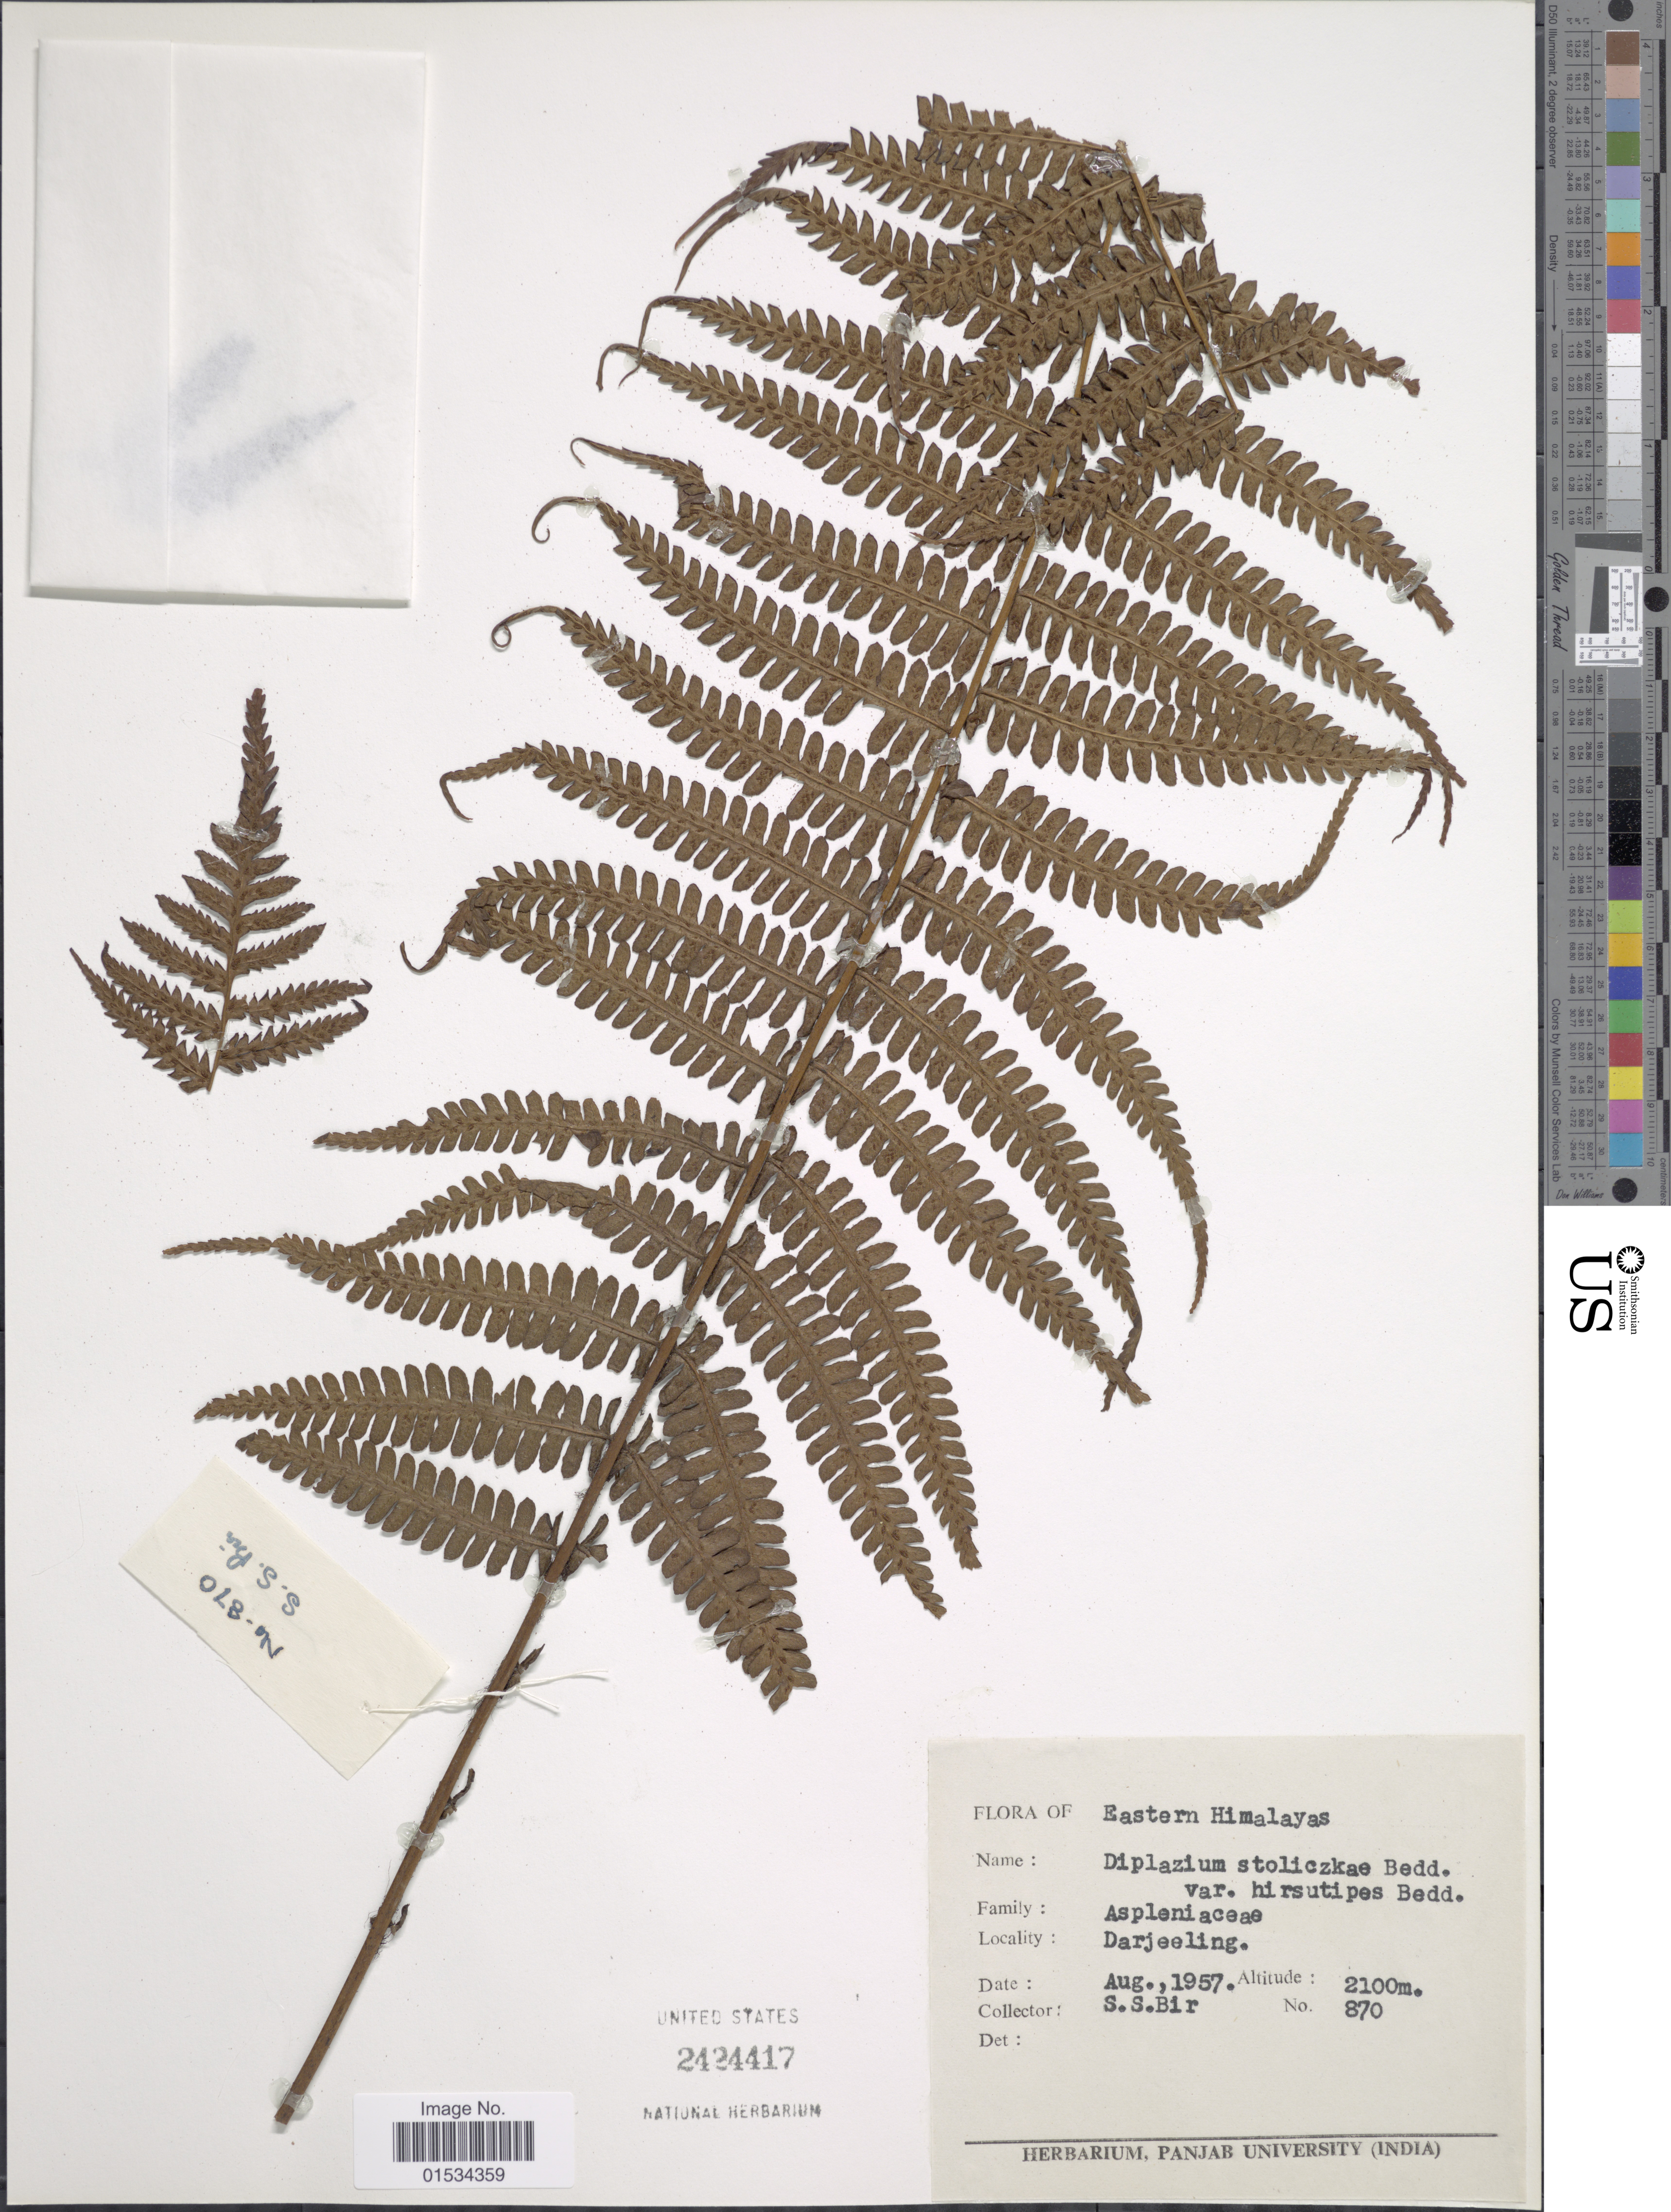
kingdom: Plantae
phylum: Tracheophyta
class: Polypodiopsida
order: Polypodiales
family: Athyriaceae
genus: Diplazium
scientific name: Diplazium stoliczkae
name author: Bedd.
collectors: S. S. Bir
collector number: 870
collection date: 1957-08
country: India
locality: Darjeeling, Eastern Himalayas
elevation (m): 2100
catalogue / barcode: US 2424417